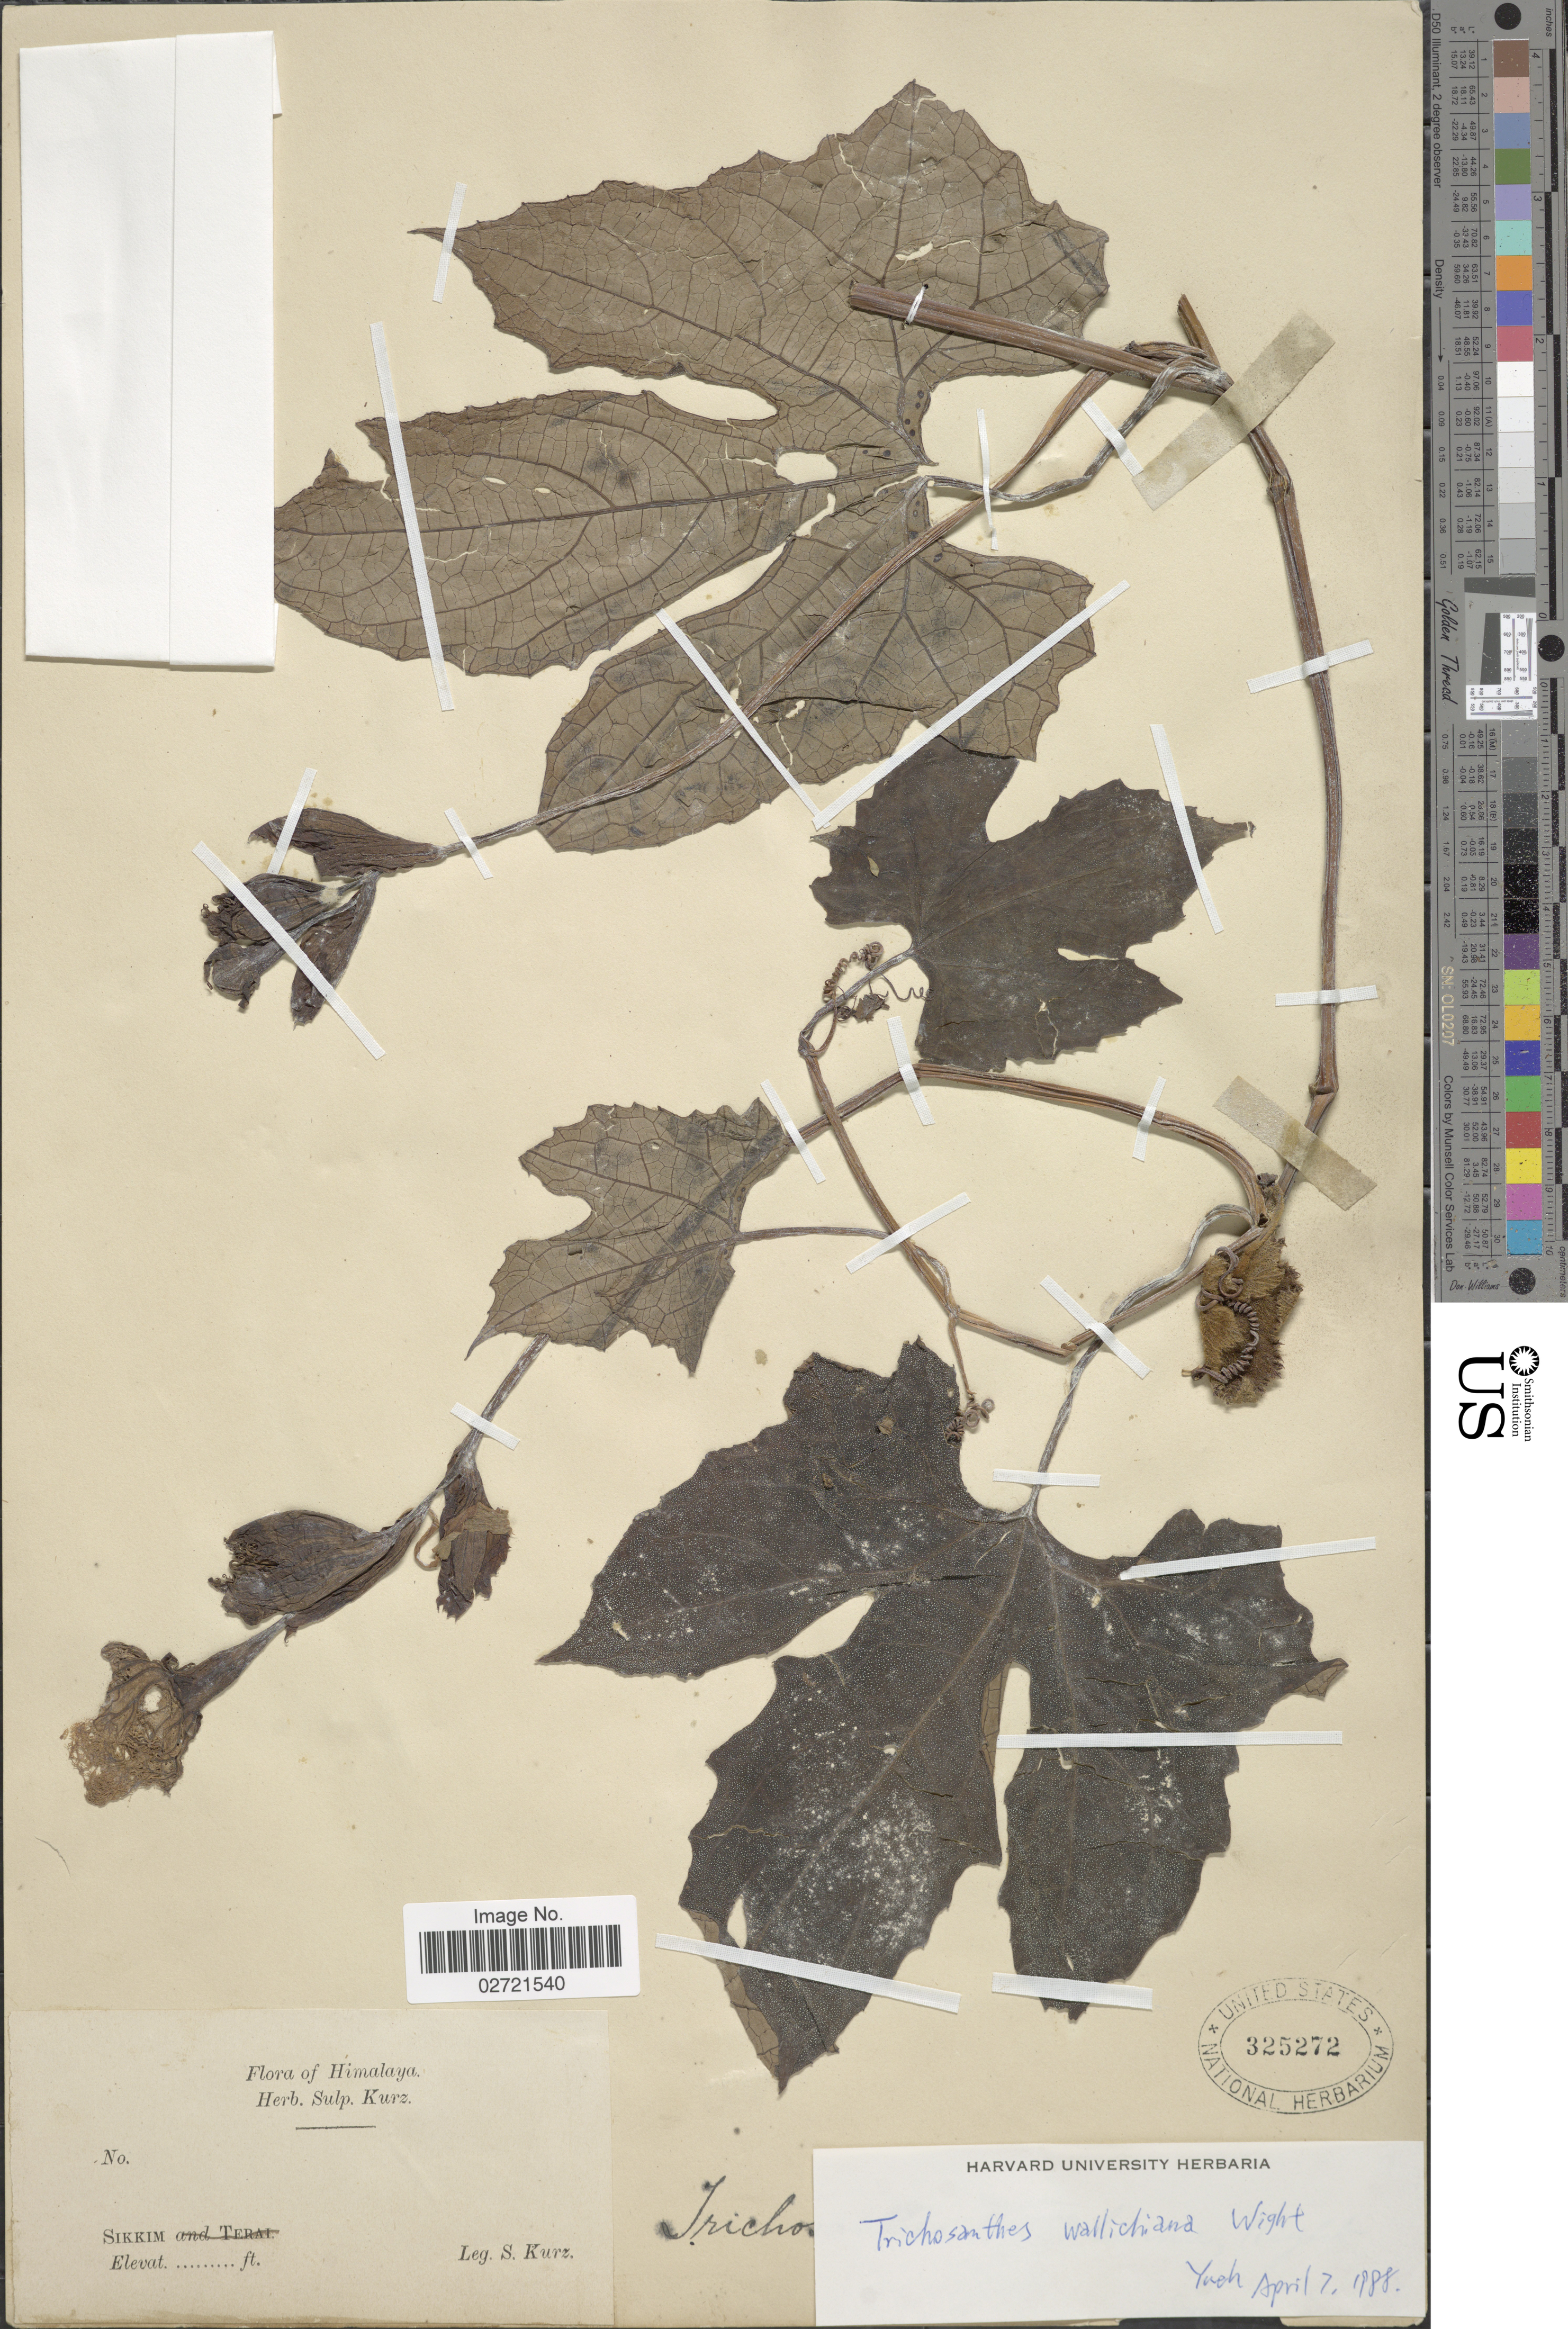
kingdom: Plantae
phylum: Tracheophyta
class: Magnoliopsida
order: Cucurbitales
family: Cucurbitaceae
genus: Trichosanthes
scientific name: Trichosanthes wallichiana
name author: (Ser.) Wight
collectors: S. Kurz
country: India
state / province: Sikkim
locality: Sikkim, Himalaya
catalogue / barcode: US 325272